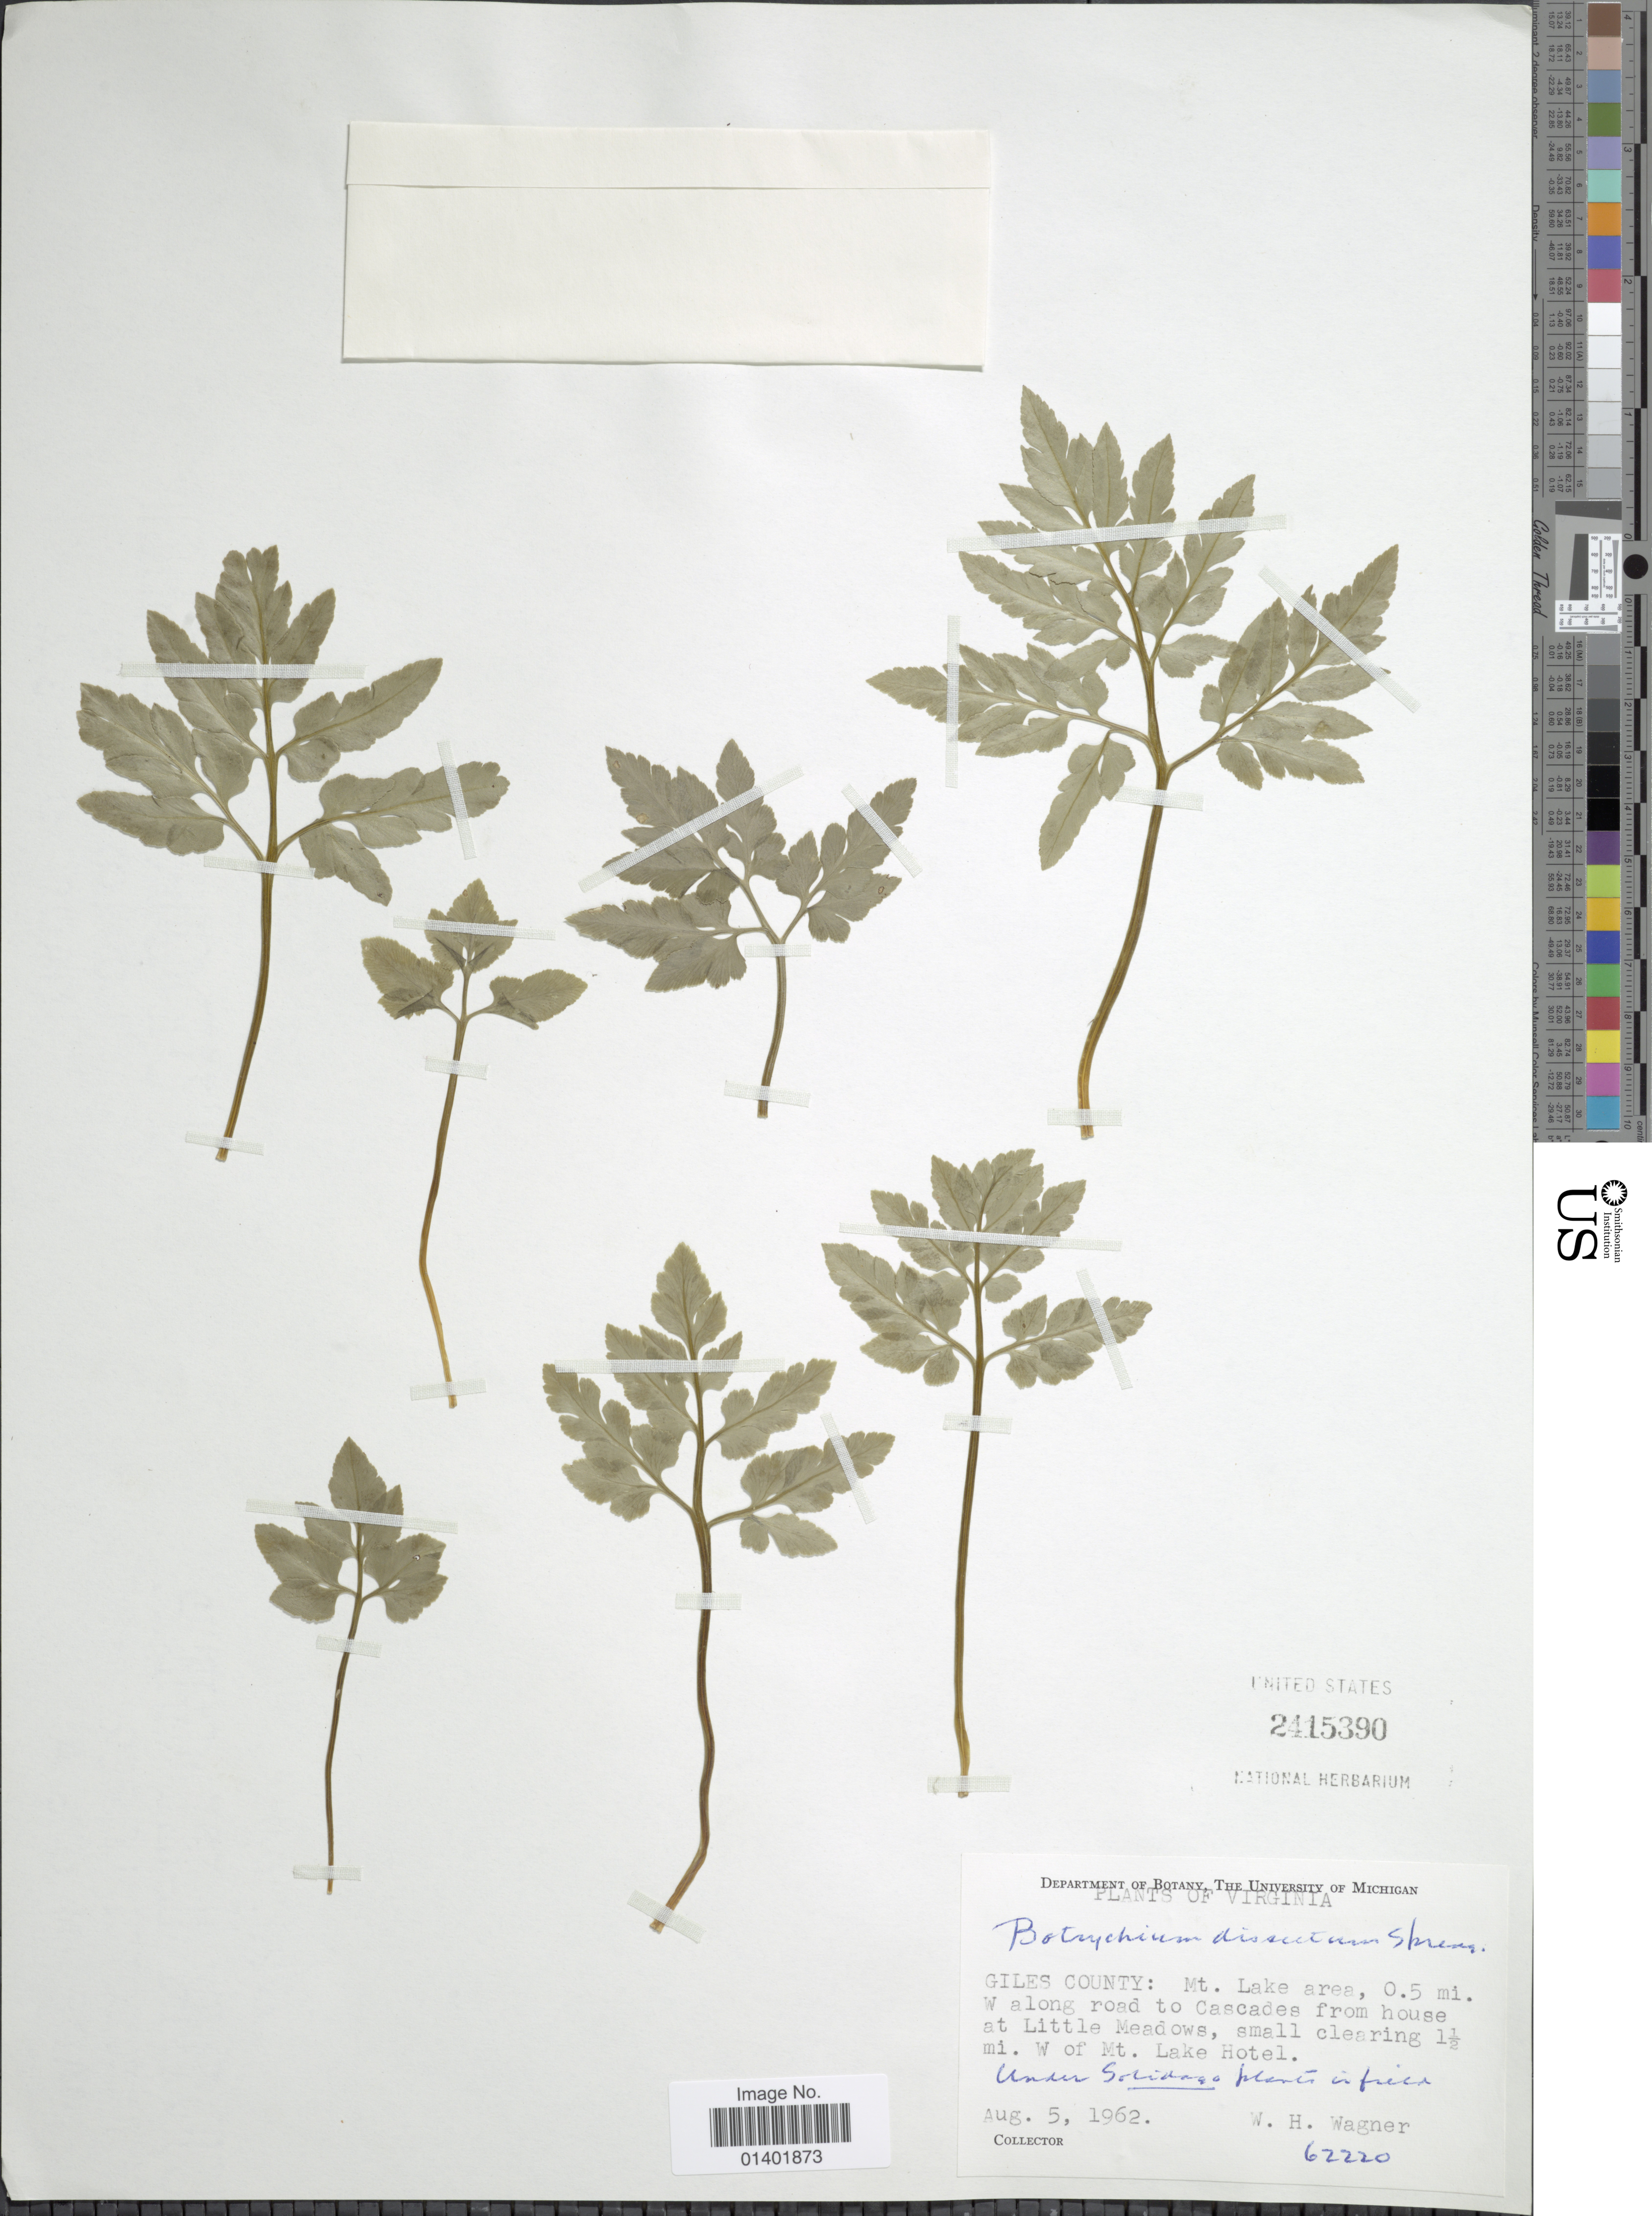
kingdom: Plantae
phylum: Tracheophyta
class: Polypodiopsida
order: Ophioglossales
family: Ophioglossaceae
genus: Botrychium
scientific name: Botrychium dissectum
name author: Spreng.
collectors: W. H. Wagner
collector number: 62220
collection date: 1962-08-05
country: United States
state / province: Virginia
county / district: Giles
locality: Mt. Lake area, 0.5 mi. W alomg road to Cascades from house at little Meadows, small clearing 1 1/2 mi. W of Mt. Lake Hotel.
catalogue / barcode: US 2415390